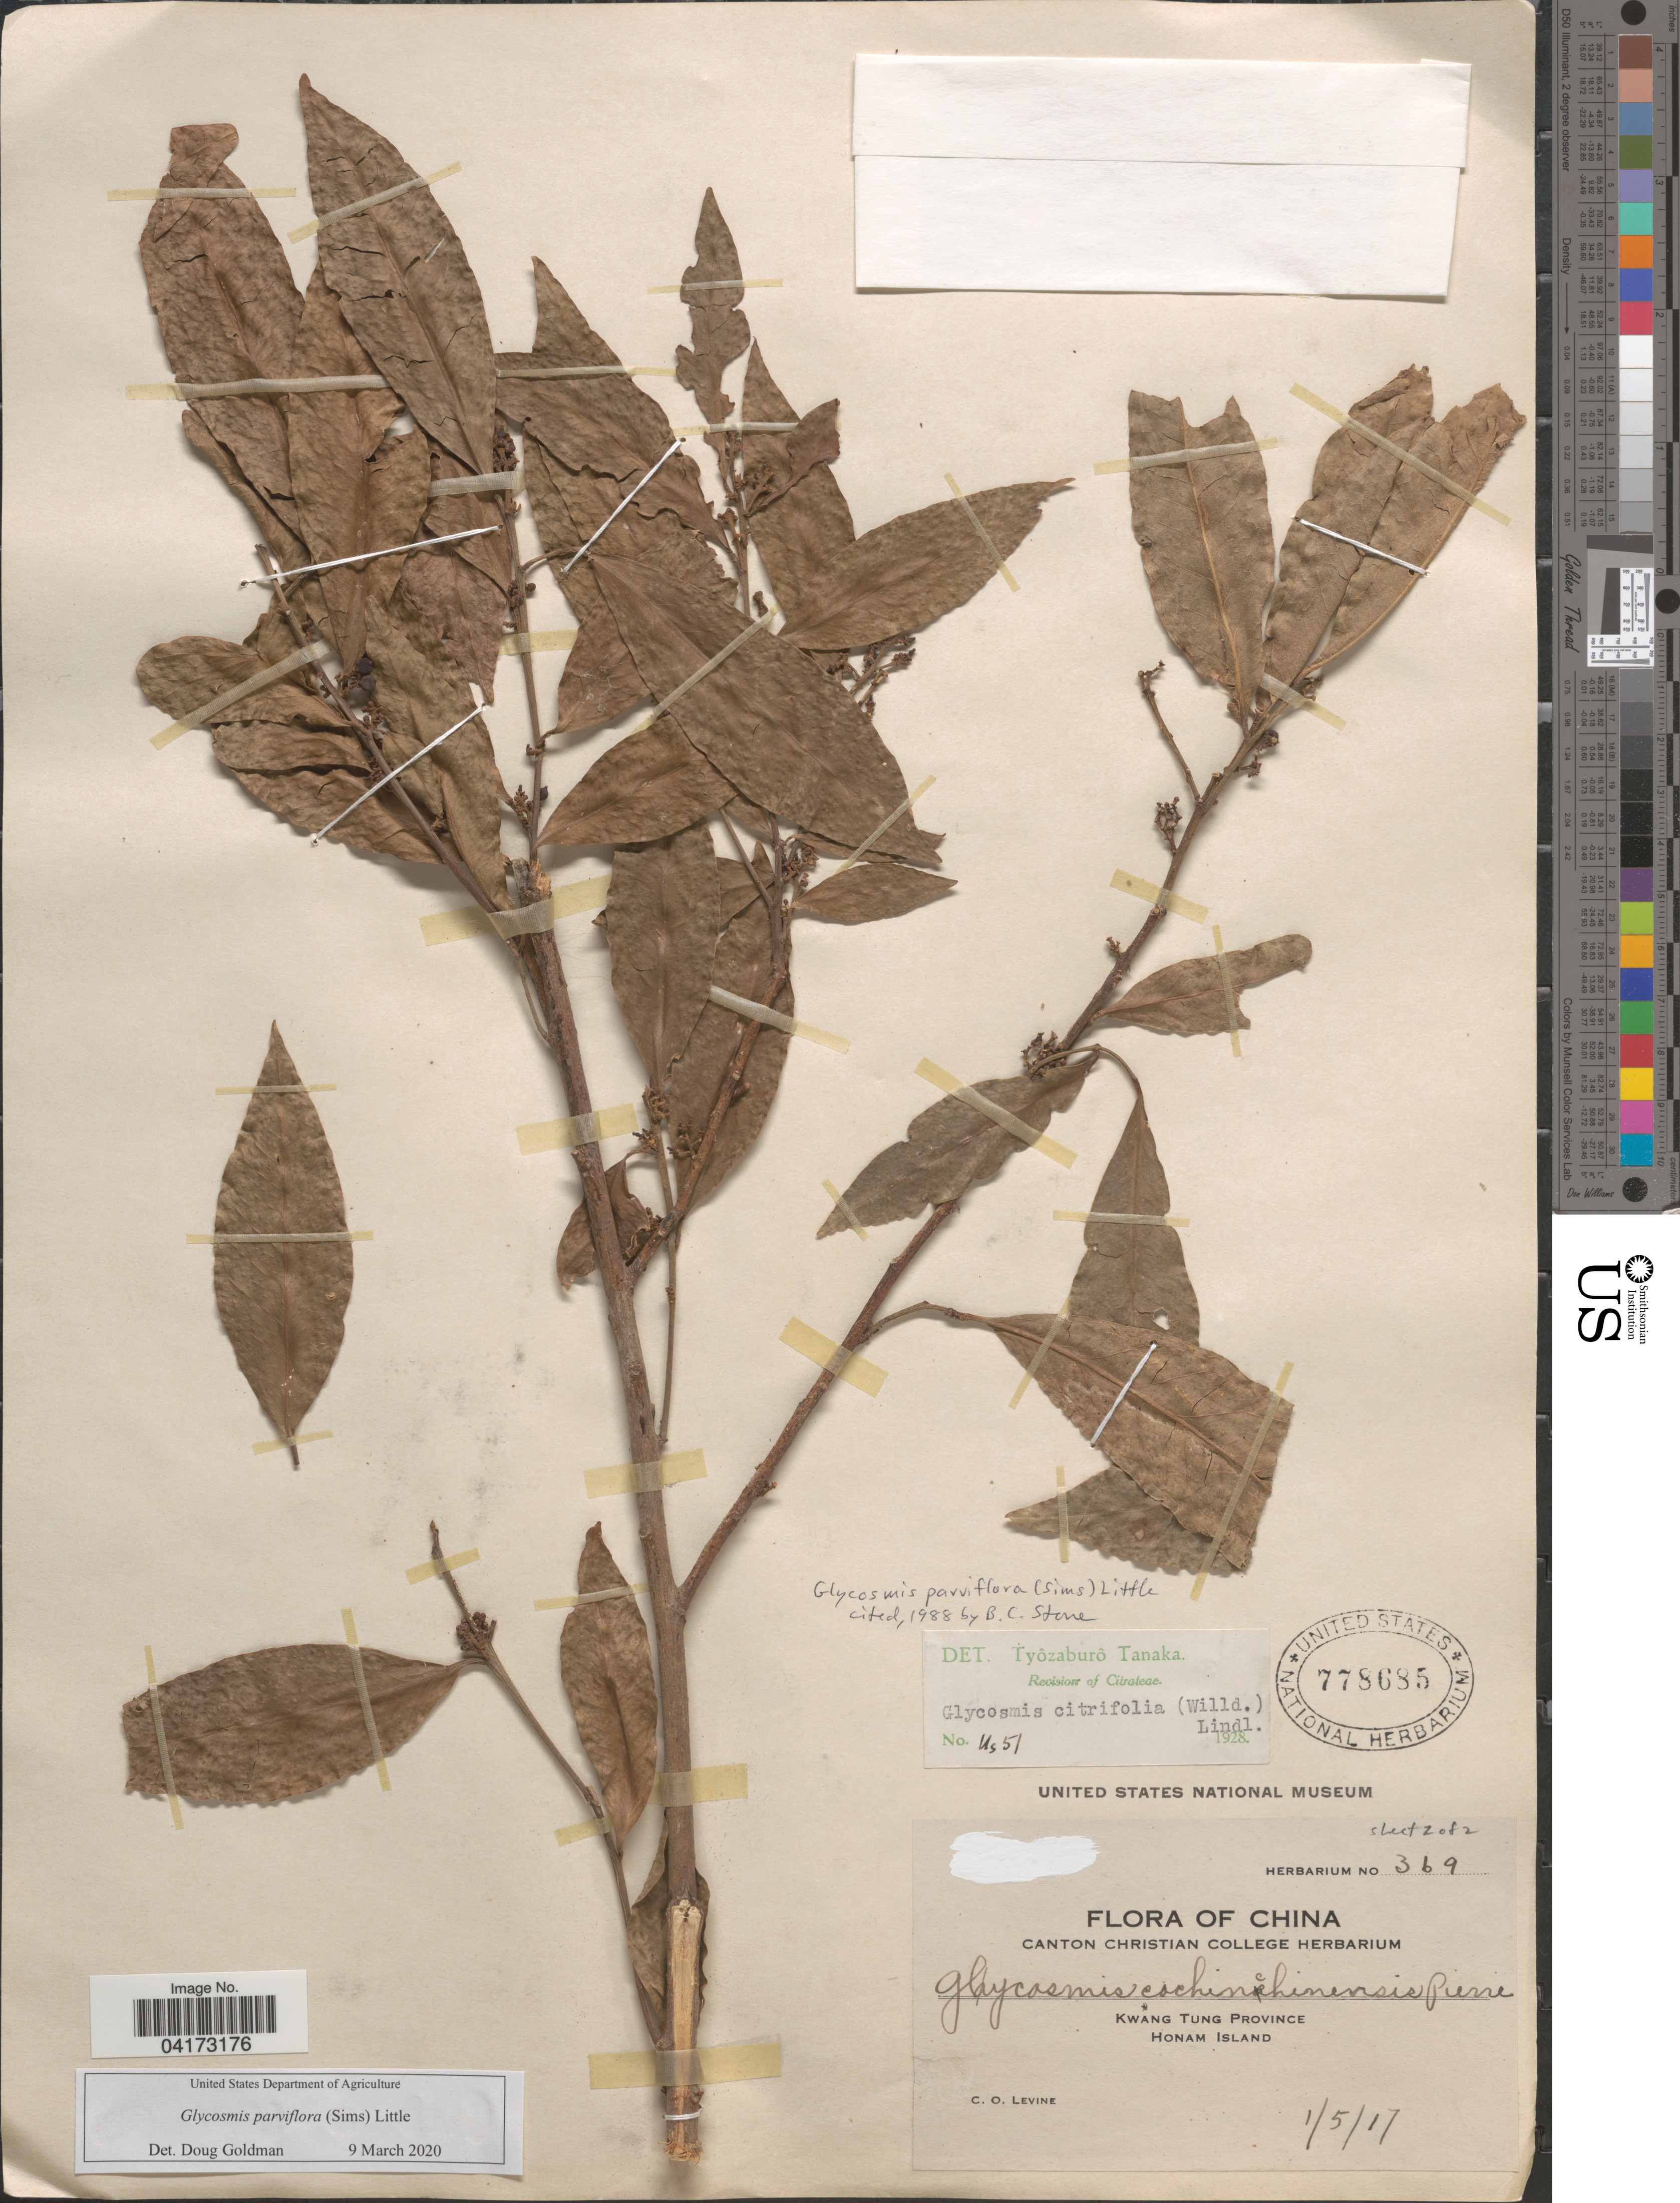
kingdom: Plantae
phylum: Tracheophyta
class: Magnoliopsida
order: Sapindales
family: Rutaceae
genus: Glycosmis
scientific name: Glycosmis parviflora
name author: (Sims) Little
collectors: C. O. Levine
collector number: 369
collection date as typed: Transcribed d/m/y: 1/5/17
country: China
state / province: Guangdong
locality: Kwang Tung Province. Honam Island.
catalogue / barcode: US 778685